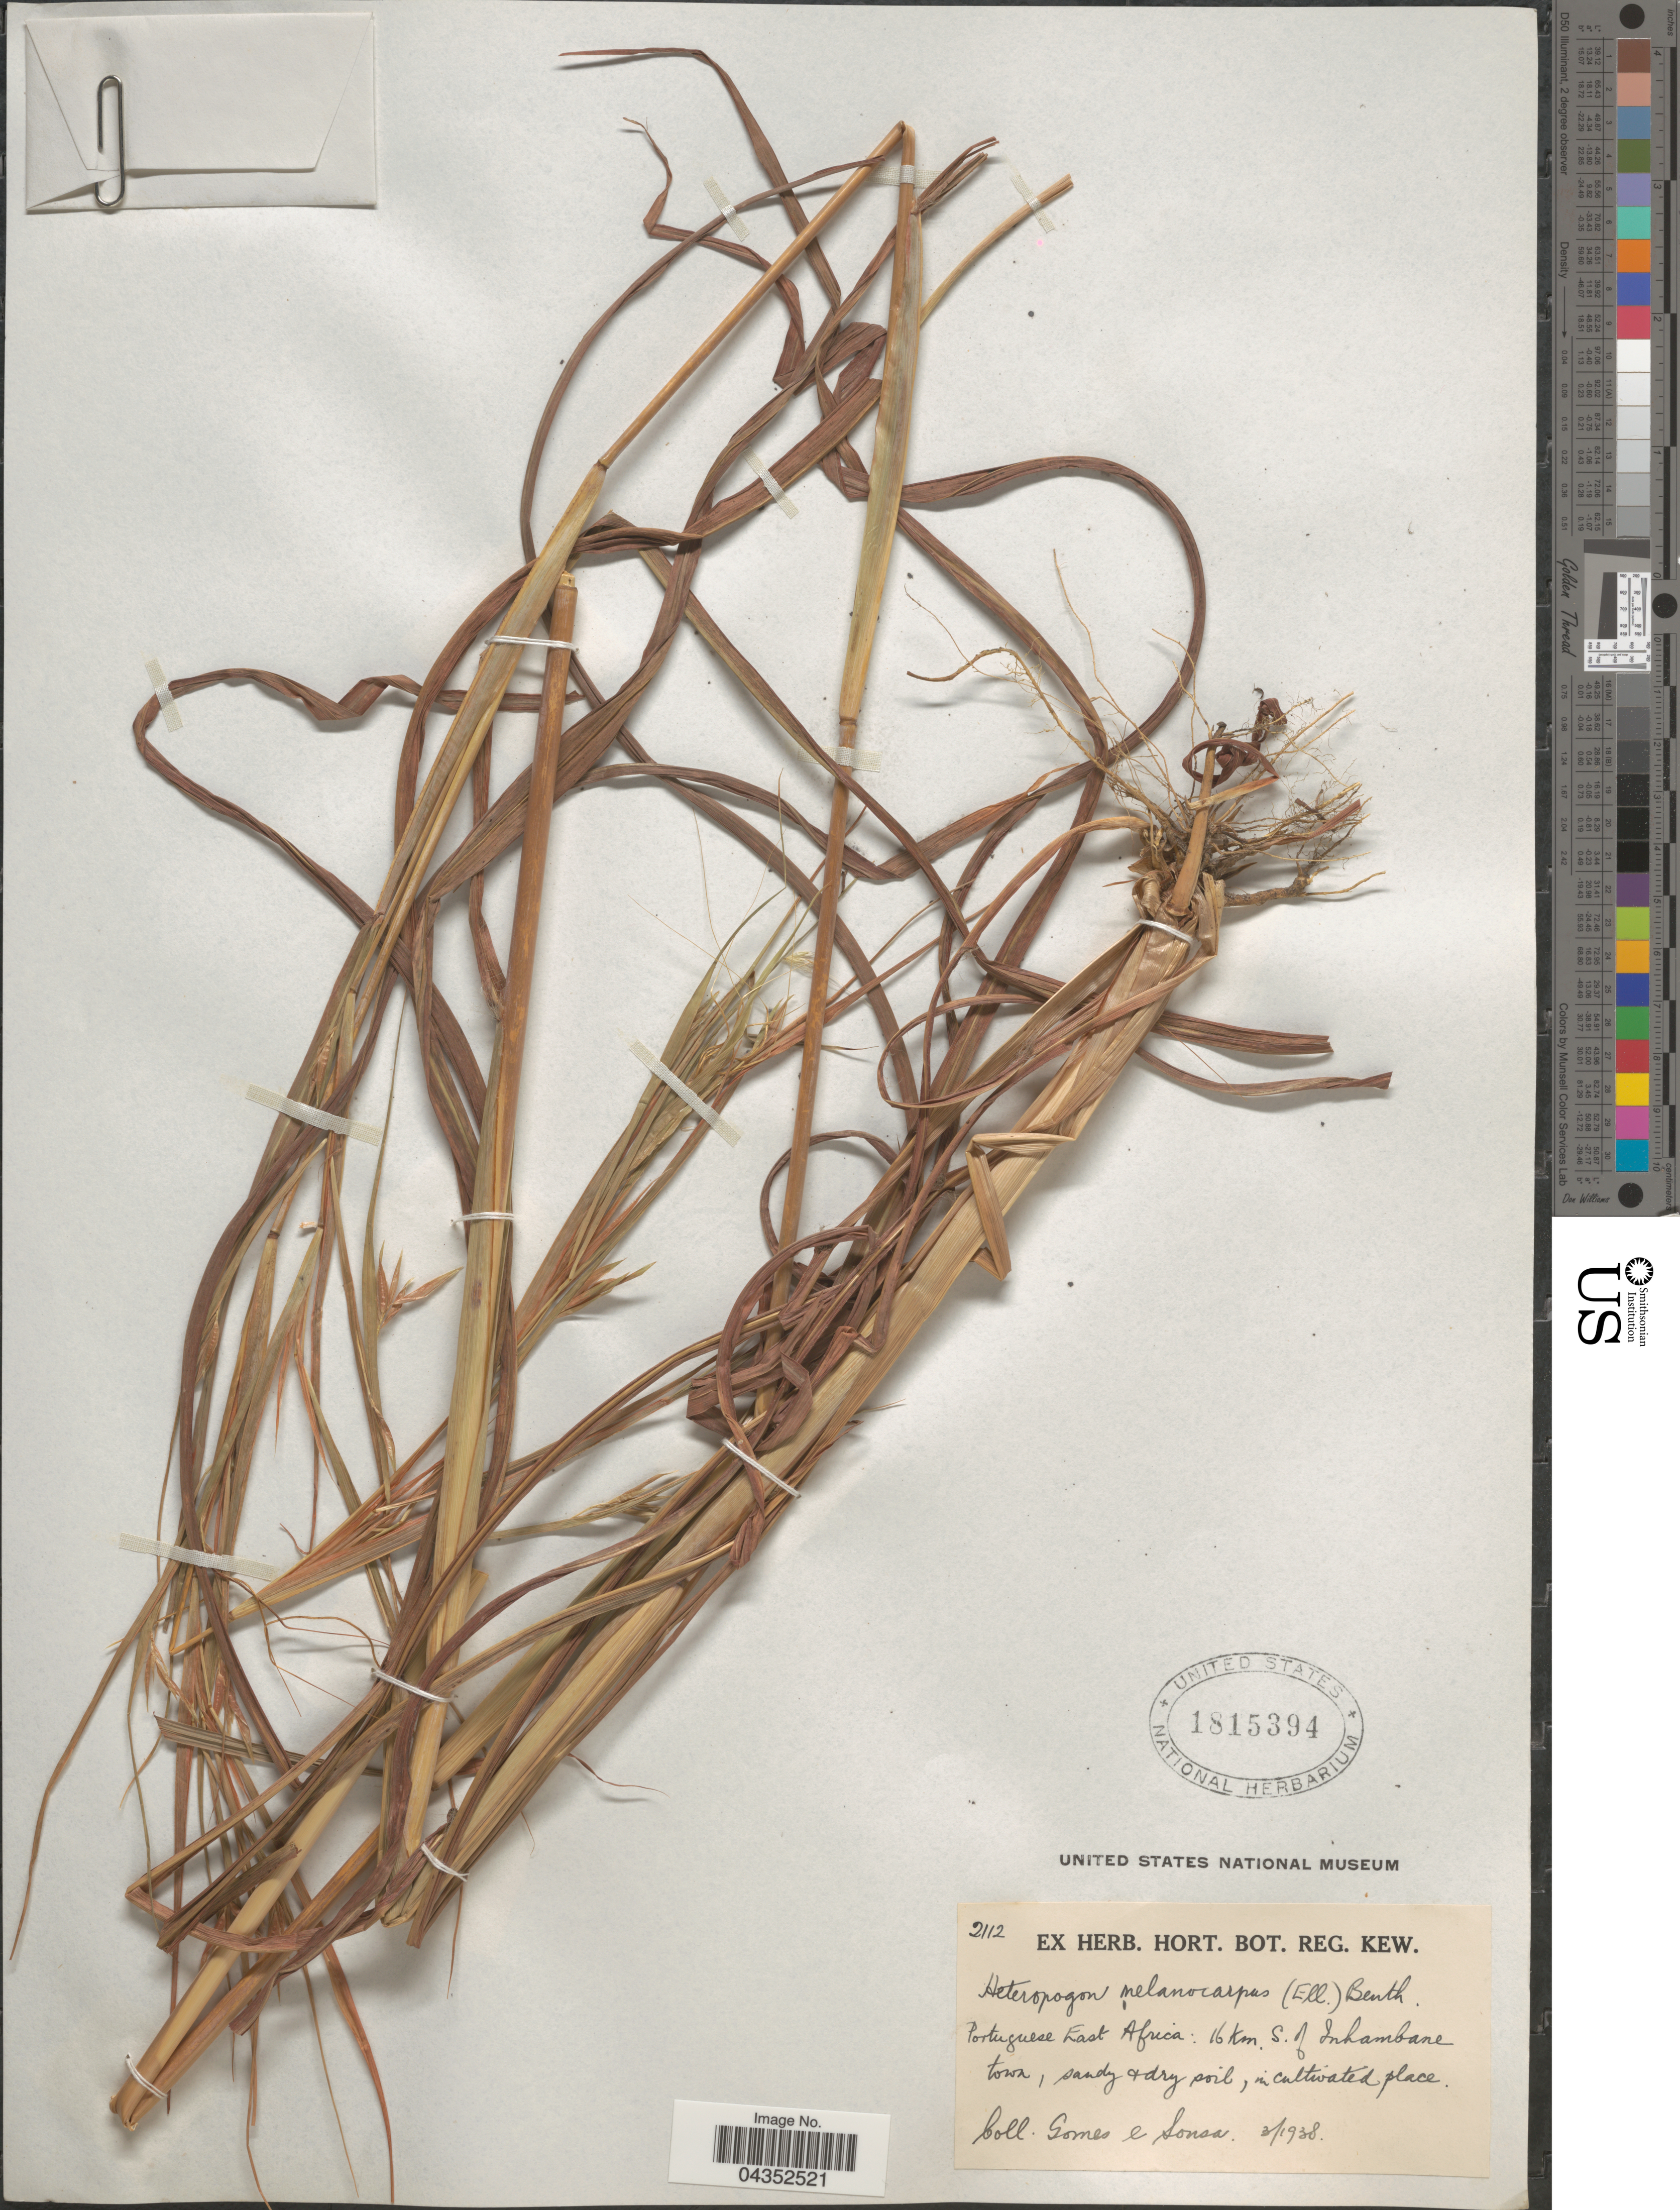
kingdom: Plantae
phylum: Tracheophyta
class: Liliopsida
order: Poales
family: Poaceae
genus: Heteropogon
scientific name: Heteropogon melanocarpus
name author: (Elliott) Benth.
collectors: Gomes, -- & -. Sousa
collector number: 2112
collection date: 1938-03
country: Mozambique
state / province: Inhambane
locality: Portuguese East Africa: 16 Km. S of Inhambane town, sandy + dry soil, in cultivated place.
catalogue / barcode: US 1815394